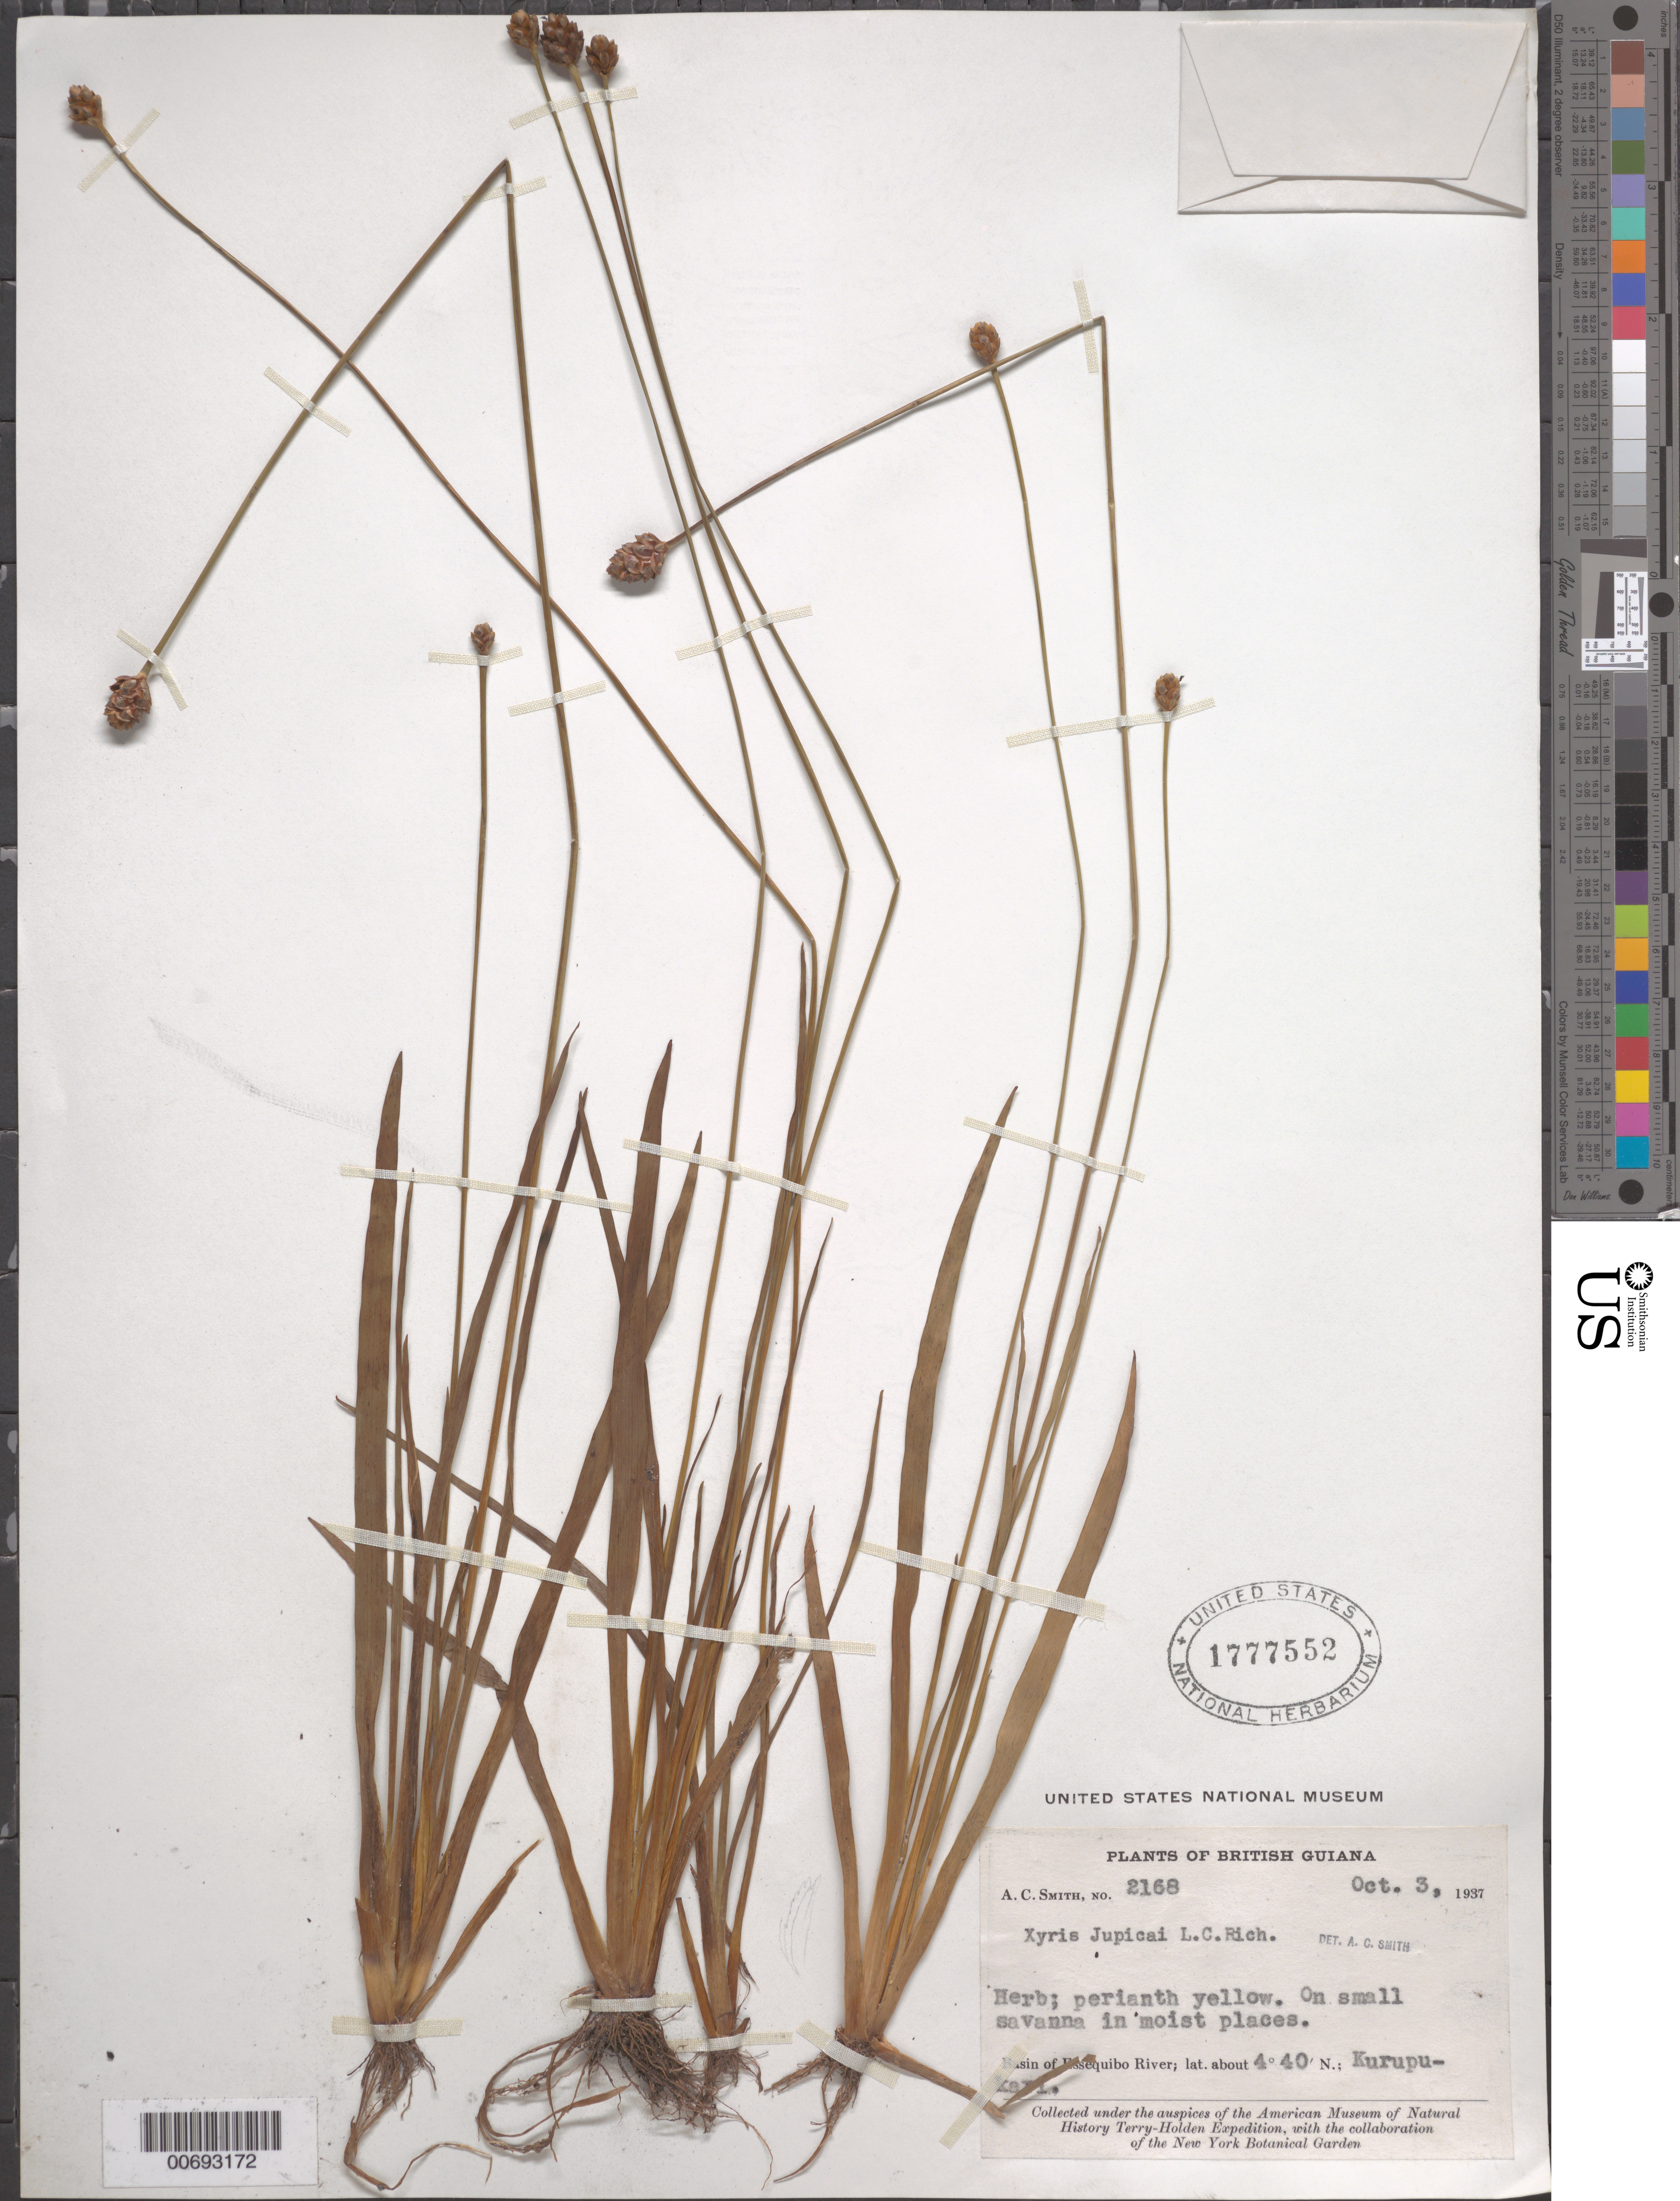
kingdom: Plantae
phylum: Tracheophyta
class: Liliopsida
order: Poales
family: Xyridaceae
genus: Xyris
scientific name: Xyris jupicai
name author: Rich.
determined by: Smith, A. C.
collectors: A. C. Smith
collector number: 2168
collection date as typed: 3-Oct-37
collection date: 1937-10-03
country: Guyana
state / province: Potaro-Siparuni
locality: Kurupukari, Essequibo River basin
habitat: Small savanna in moist places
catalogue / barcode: US 1777552